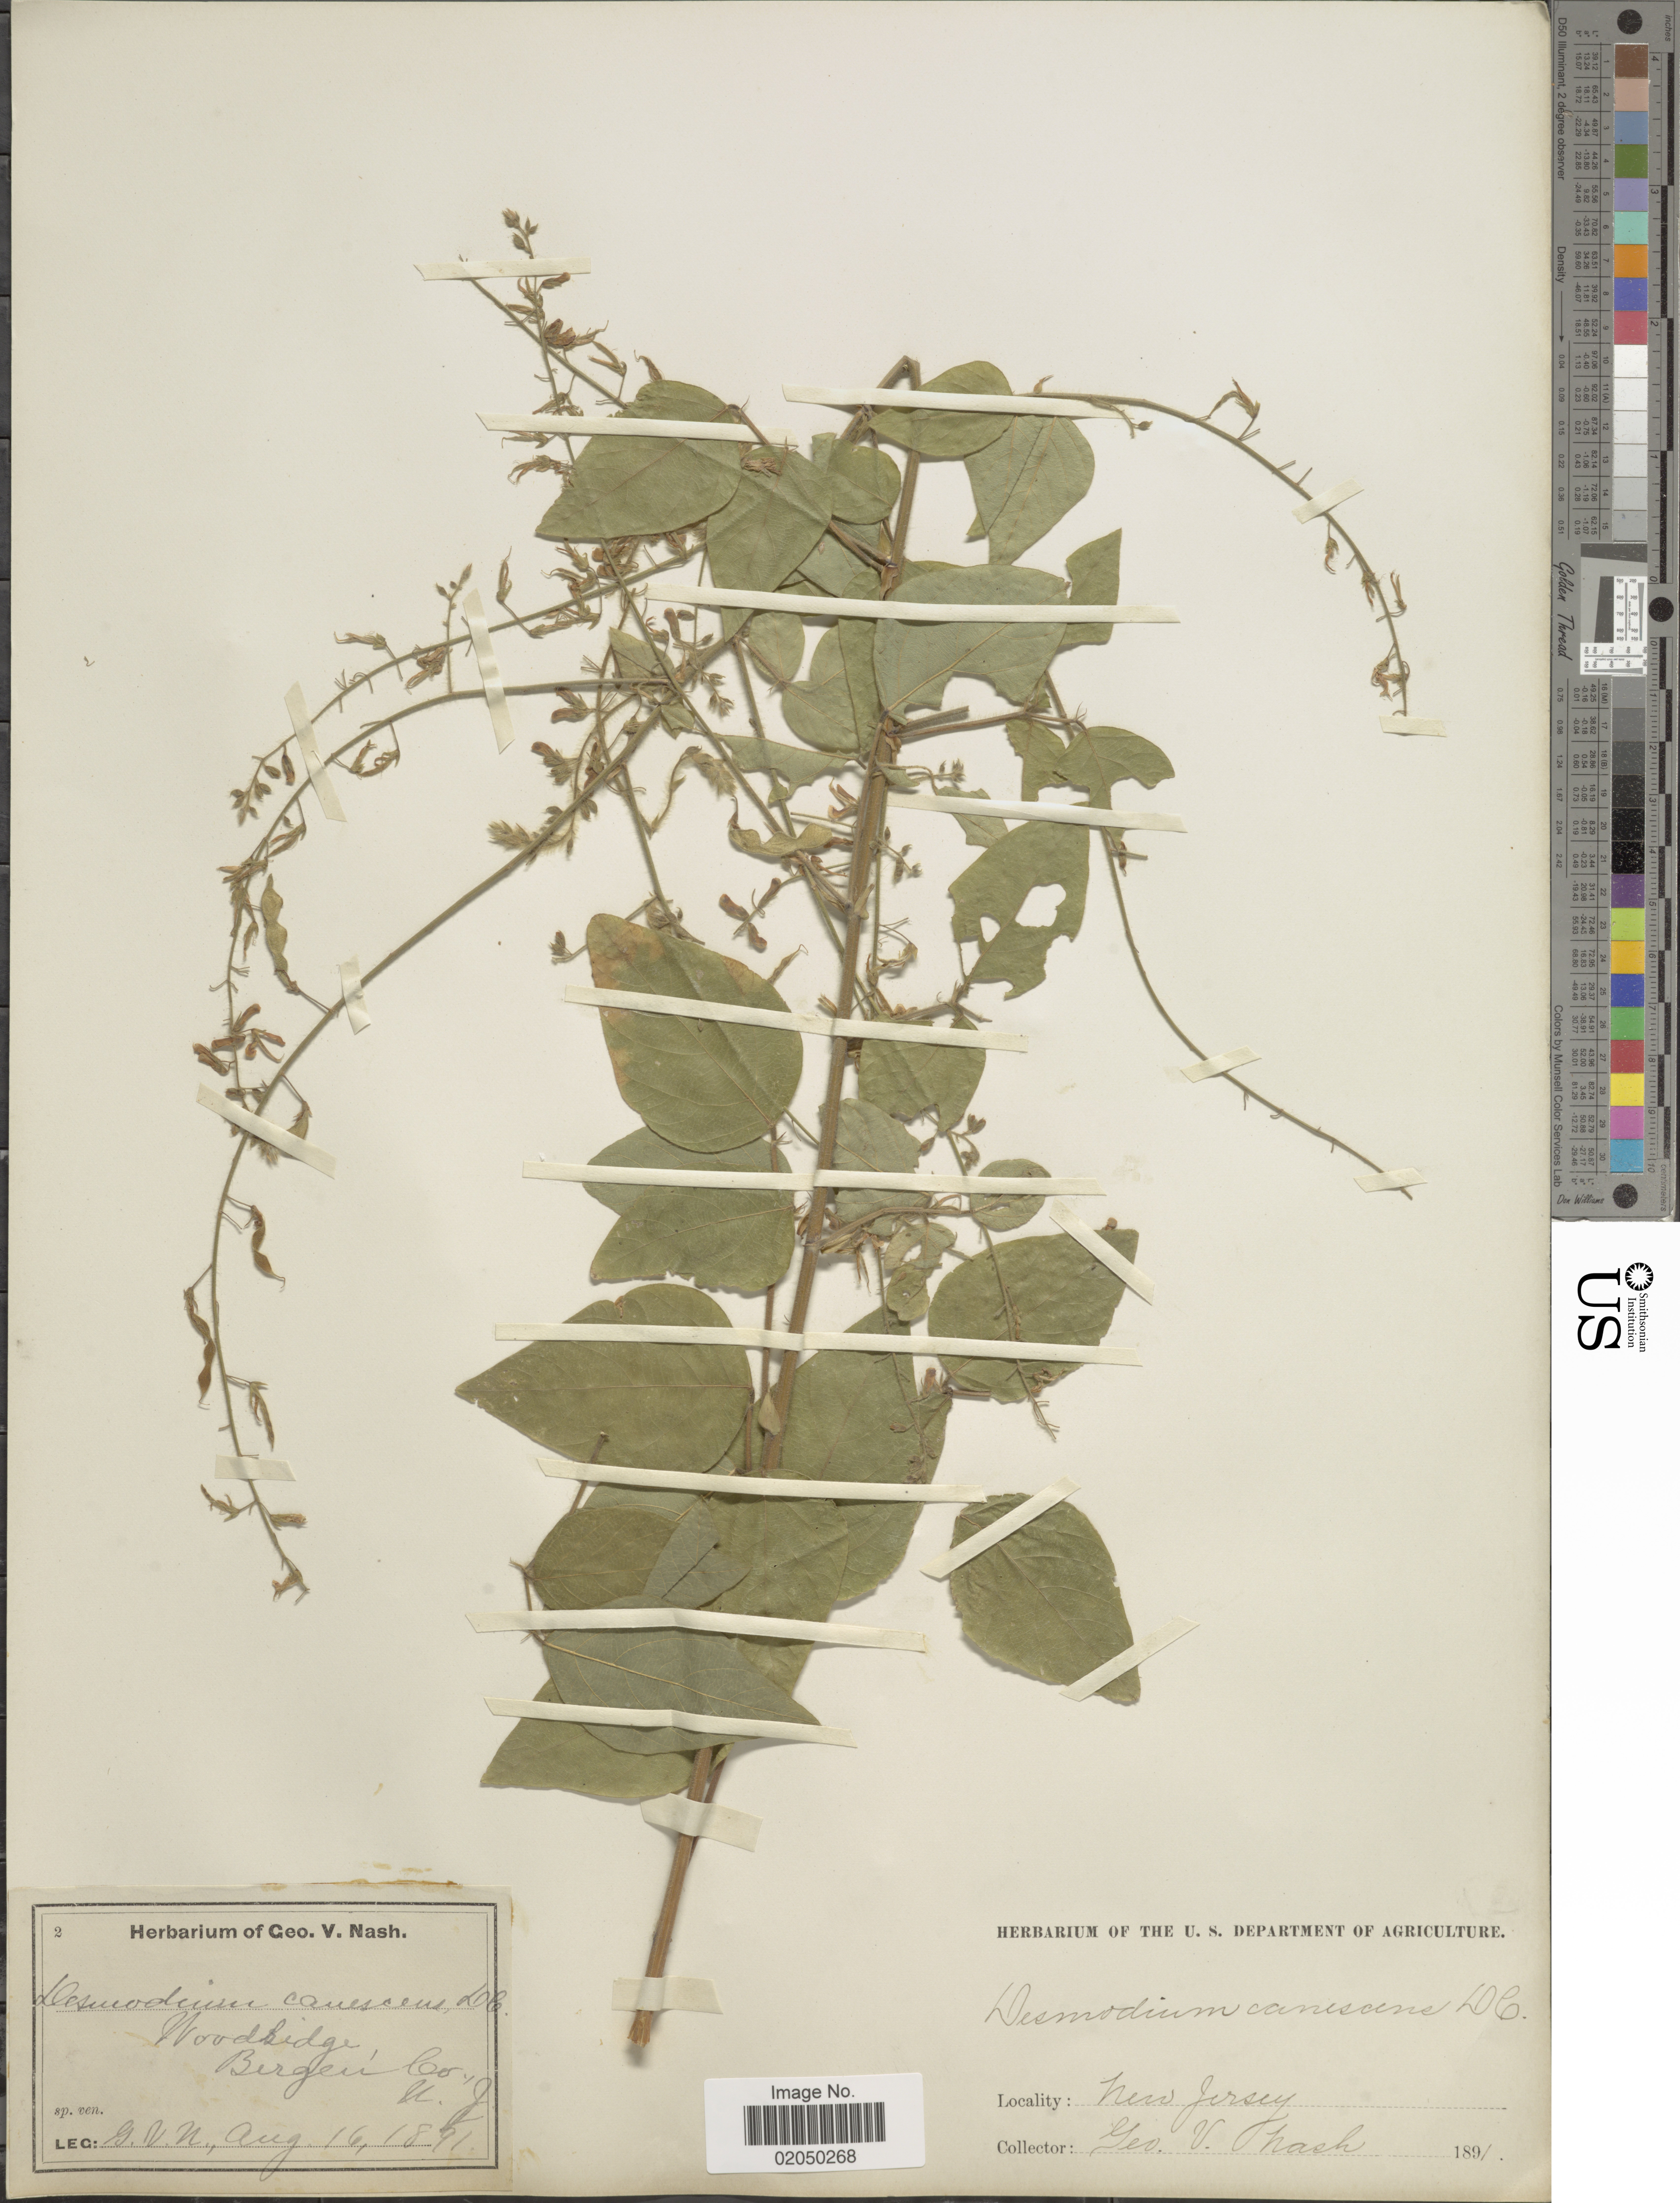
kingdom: Plantae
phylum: Tracheophyta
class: Magnoliopsida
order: Fabales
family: Fabaceae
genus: Desmodium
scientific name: Desmodium canescens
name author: (L.) DC.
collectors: G. V. Nash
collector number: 2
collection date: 1891-08-16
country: United States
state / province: New Jersey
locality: Woodridge, Bergen Co.